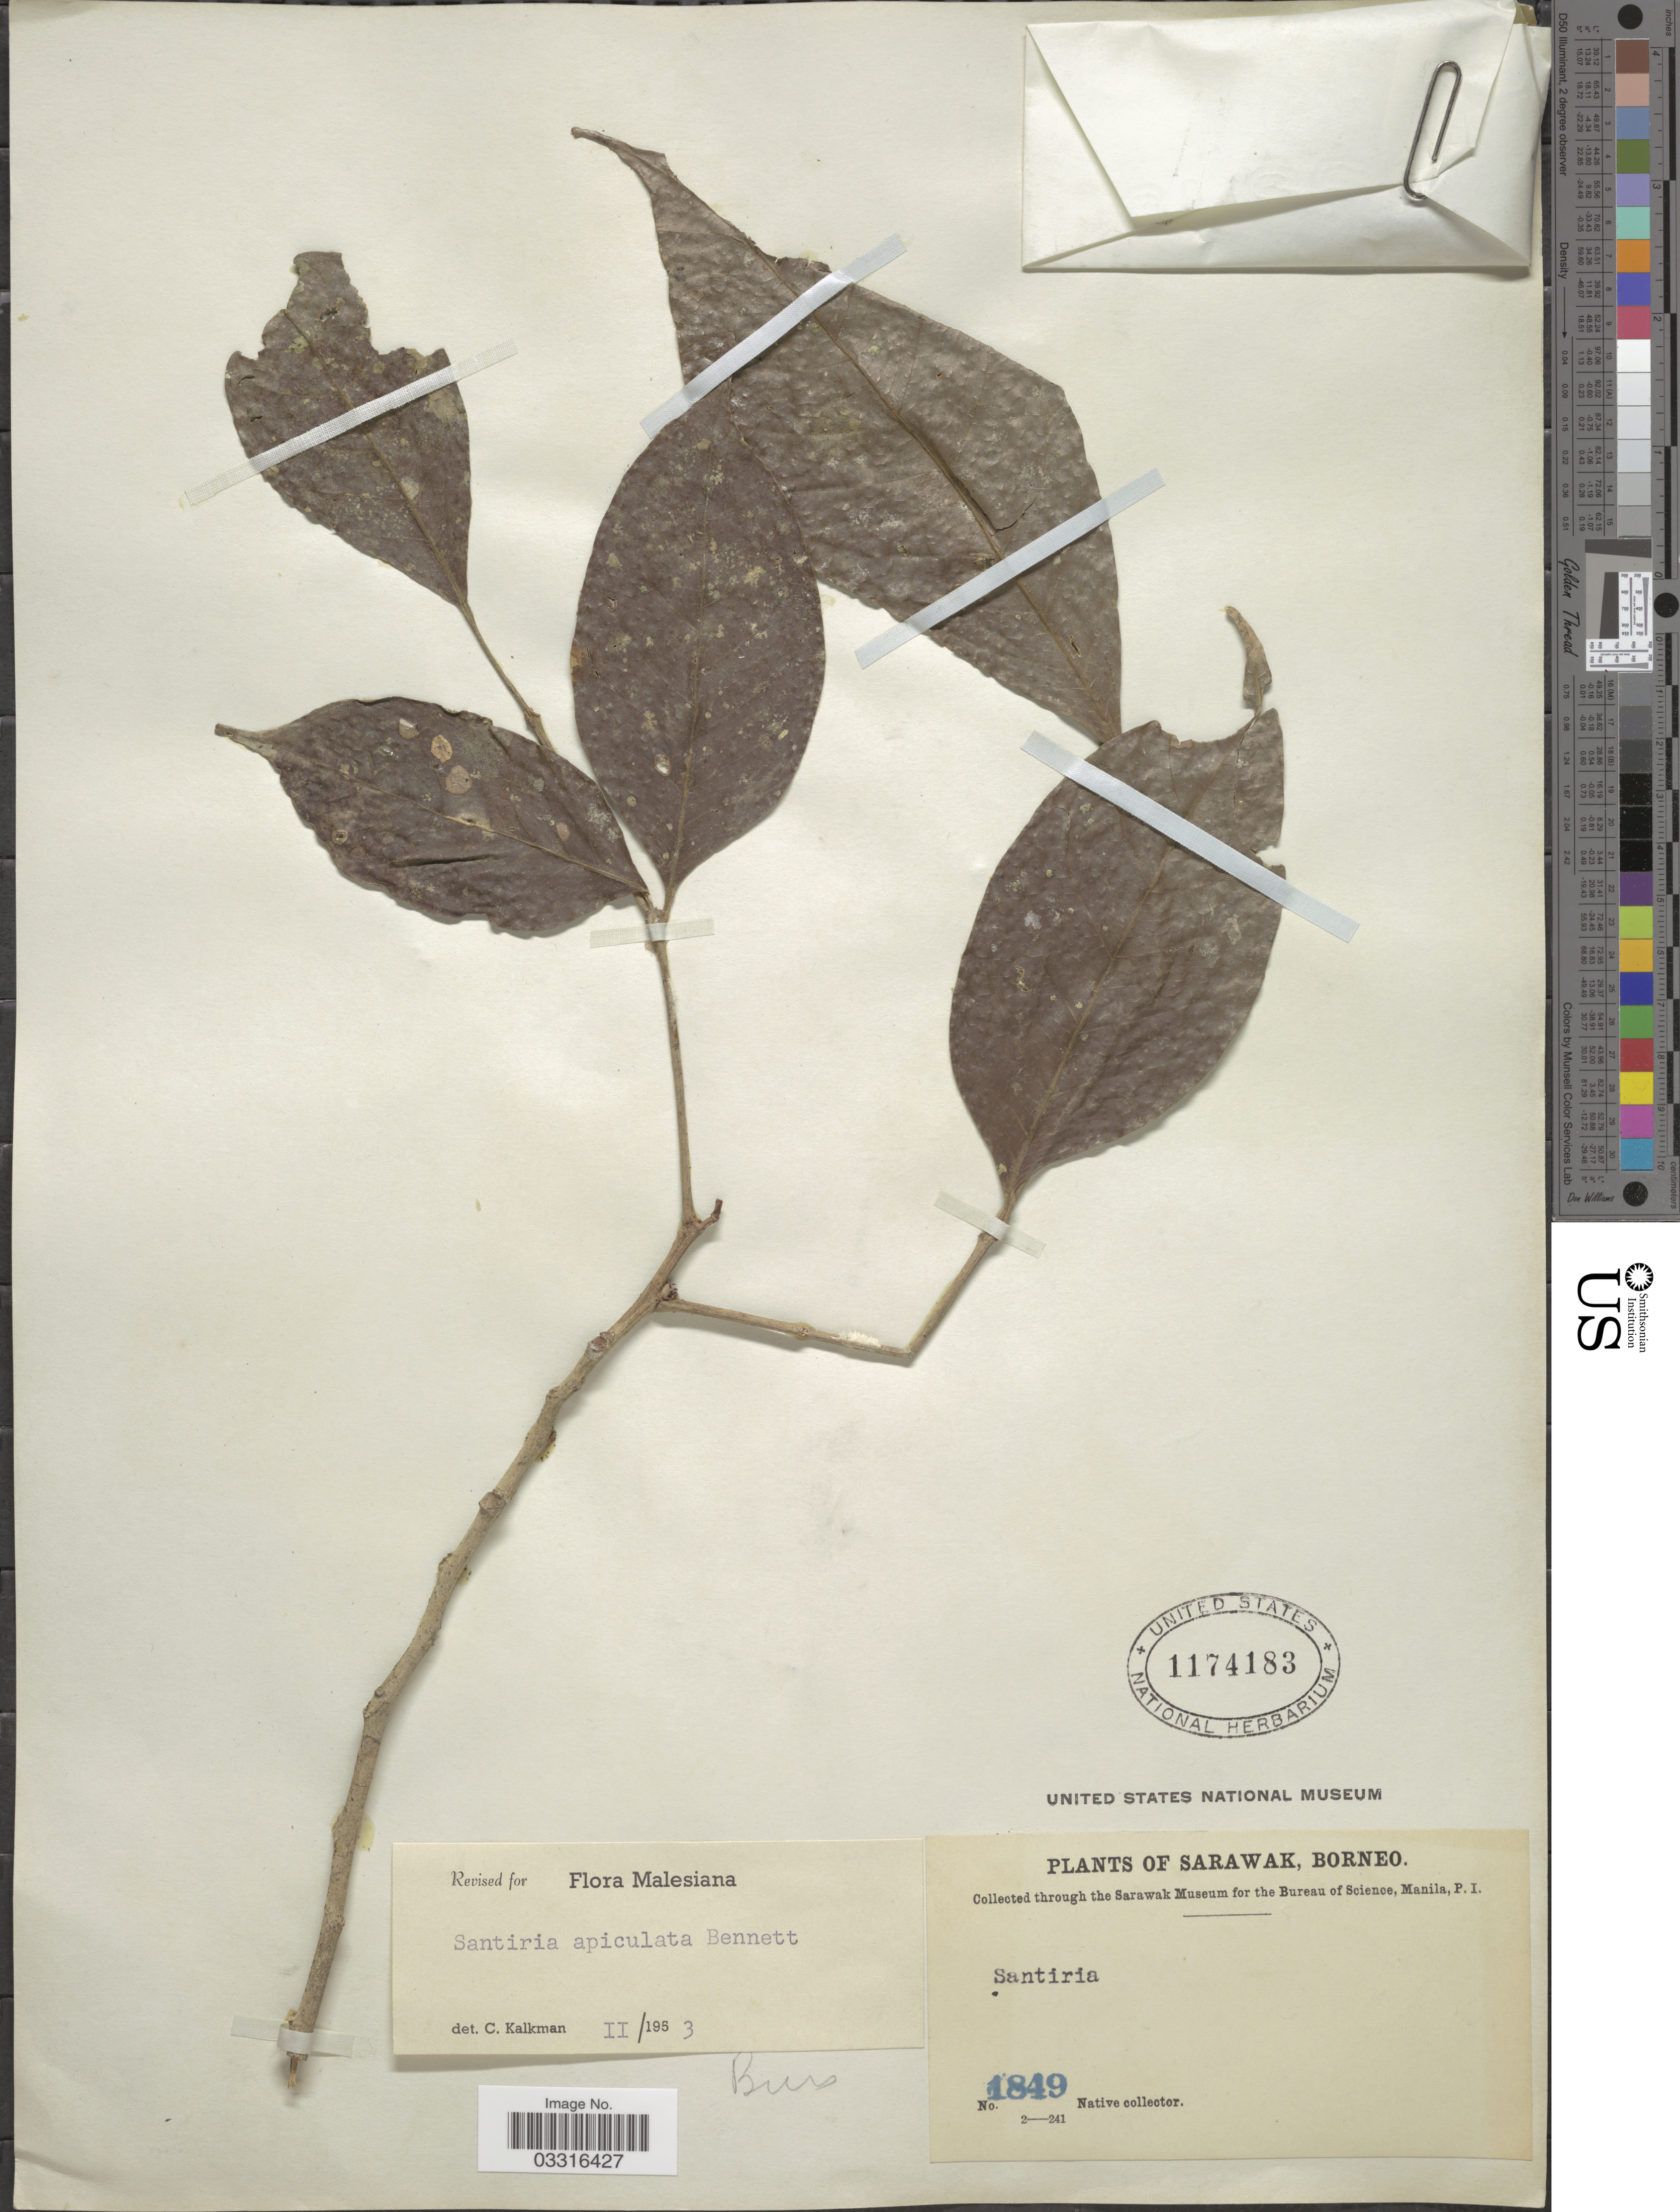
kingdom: Plantae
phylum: Tracheophyta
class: Magnoliopsida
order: Sapindales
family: Burseraceae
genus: Santiria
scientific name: Santiria apiculata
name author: A.W. Benn.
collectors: Native collector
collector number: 1849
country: Malaysia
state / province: Sarawak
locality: Borneo.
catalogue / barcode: US 1174183